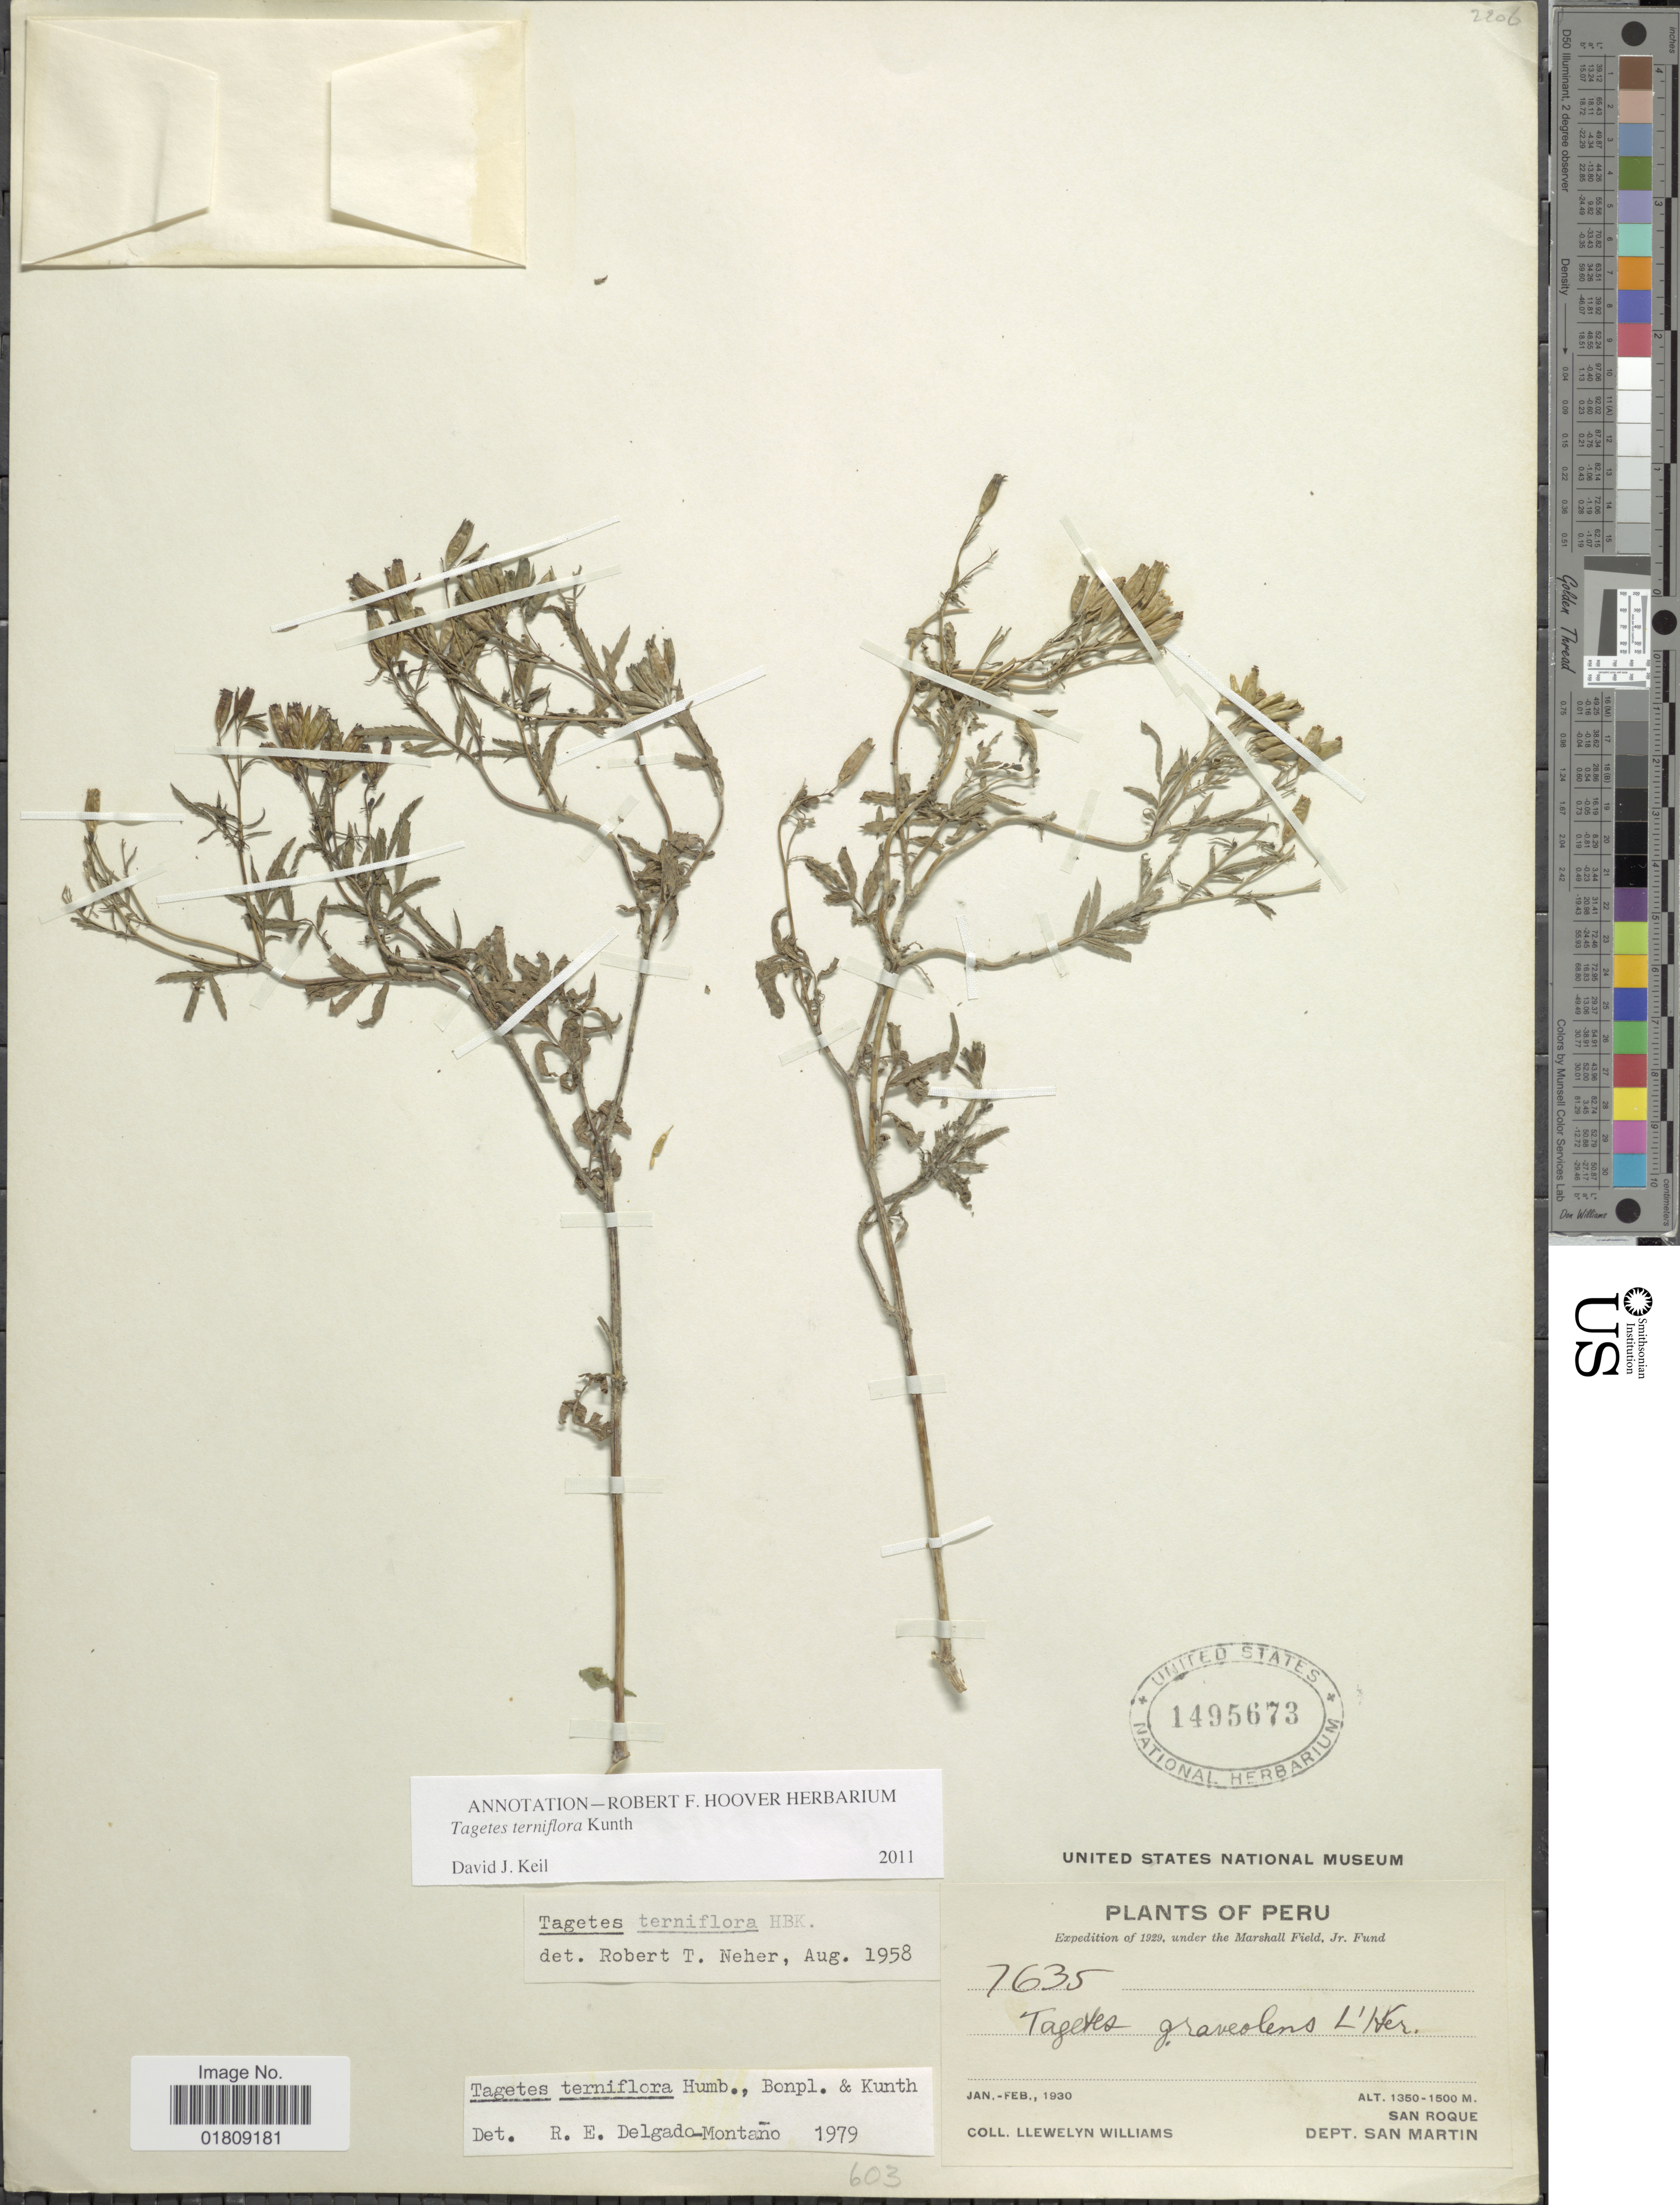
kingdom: Plantae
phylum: Tracheophyta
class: Magnoliopsida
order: Asterales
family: Asteraceae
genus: Tagetes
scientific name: Tagetes terniflora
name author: Kunth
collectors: Ll. Williams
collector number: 7635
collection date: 1930-01/1930-02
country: Peru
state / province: San Martín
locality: San Roque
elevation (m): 1350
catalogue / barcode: US 1495673